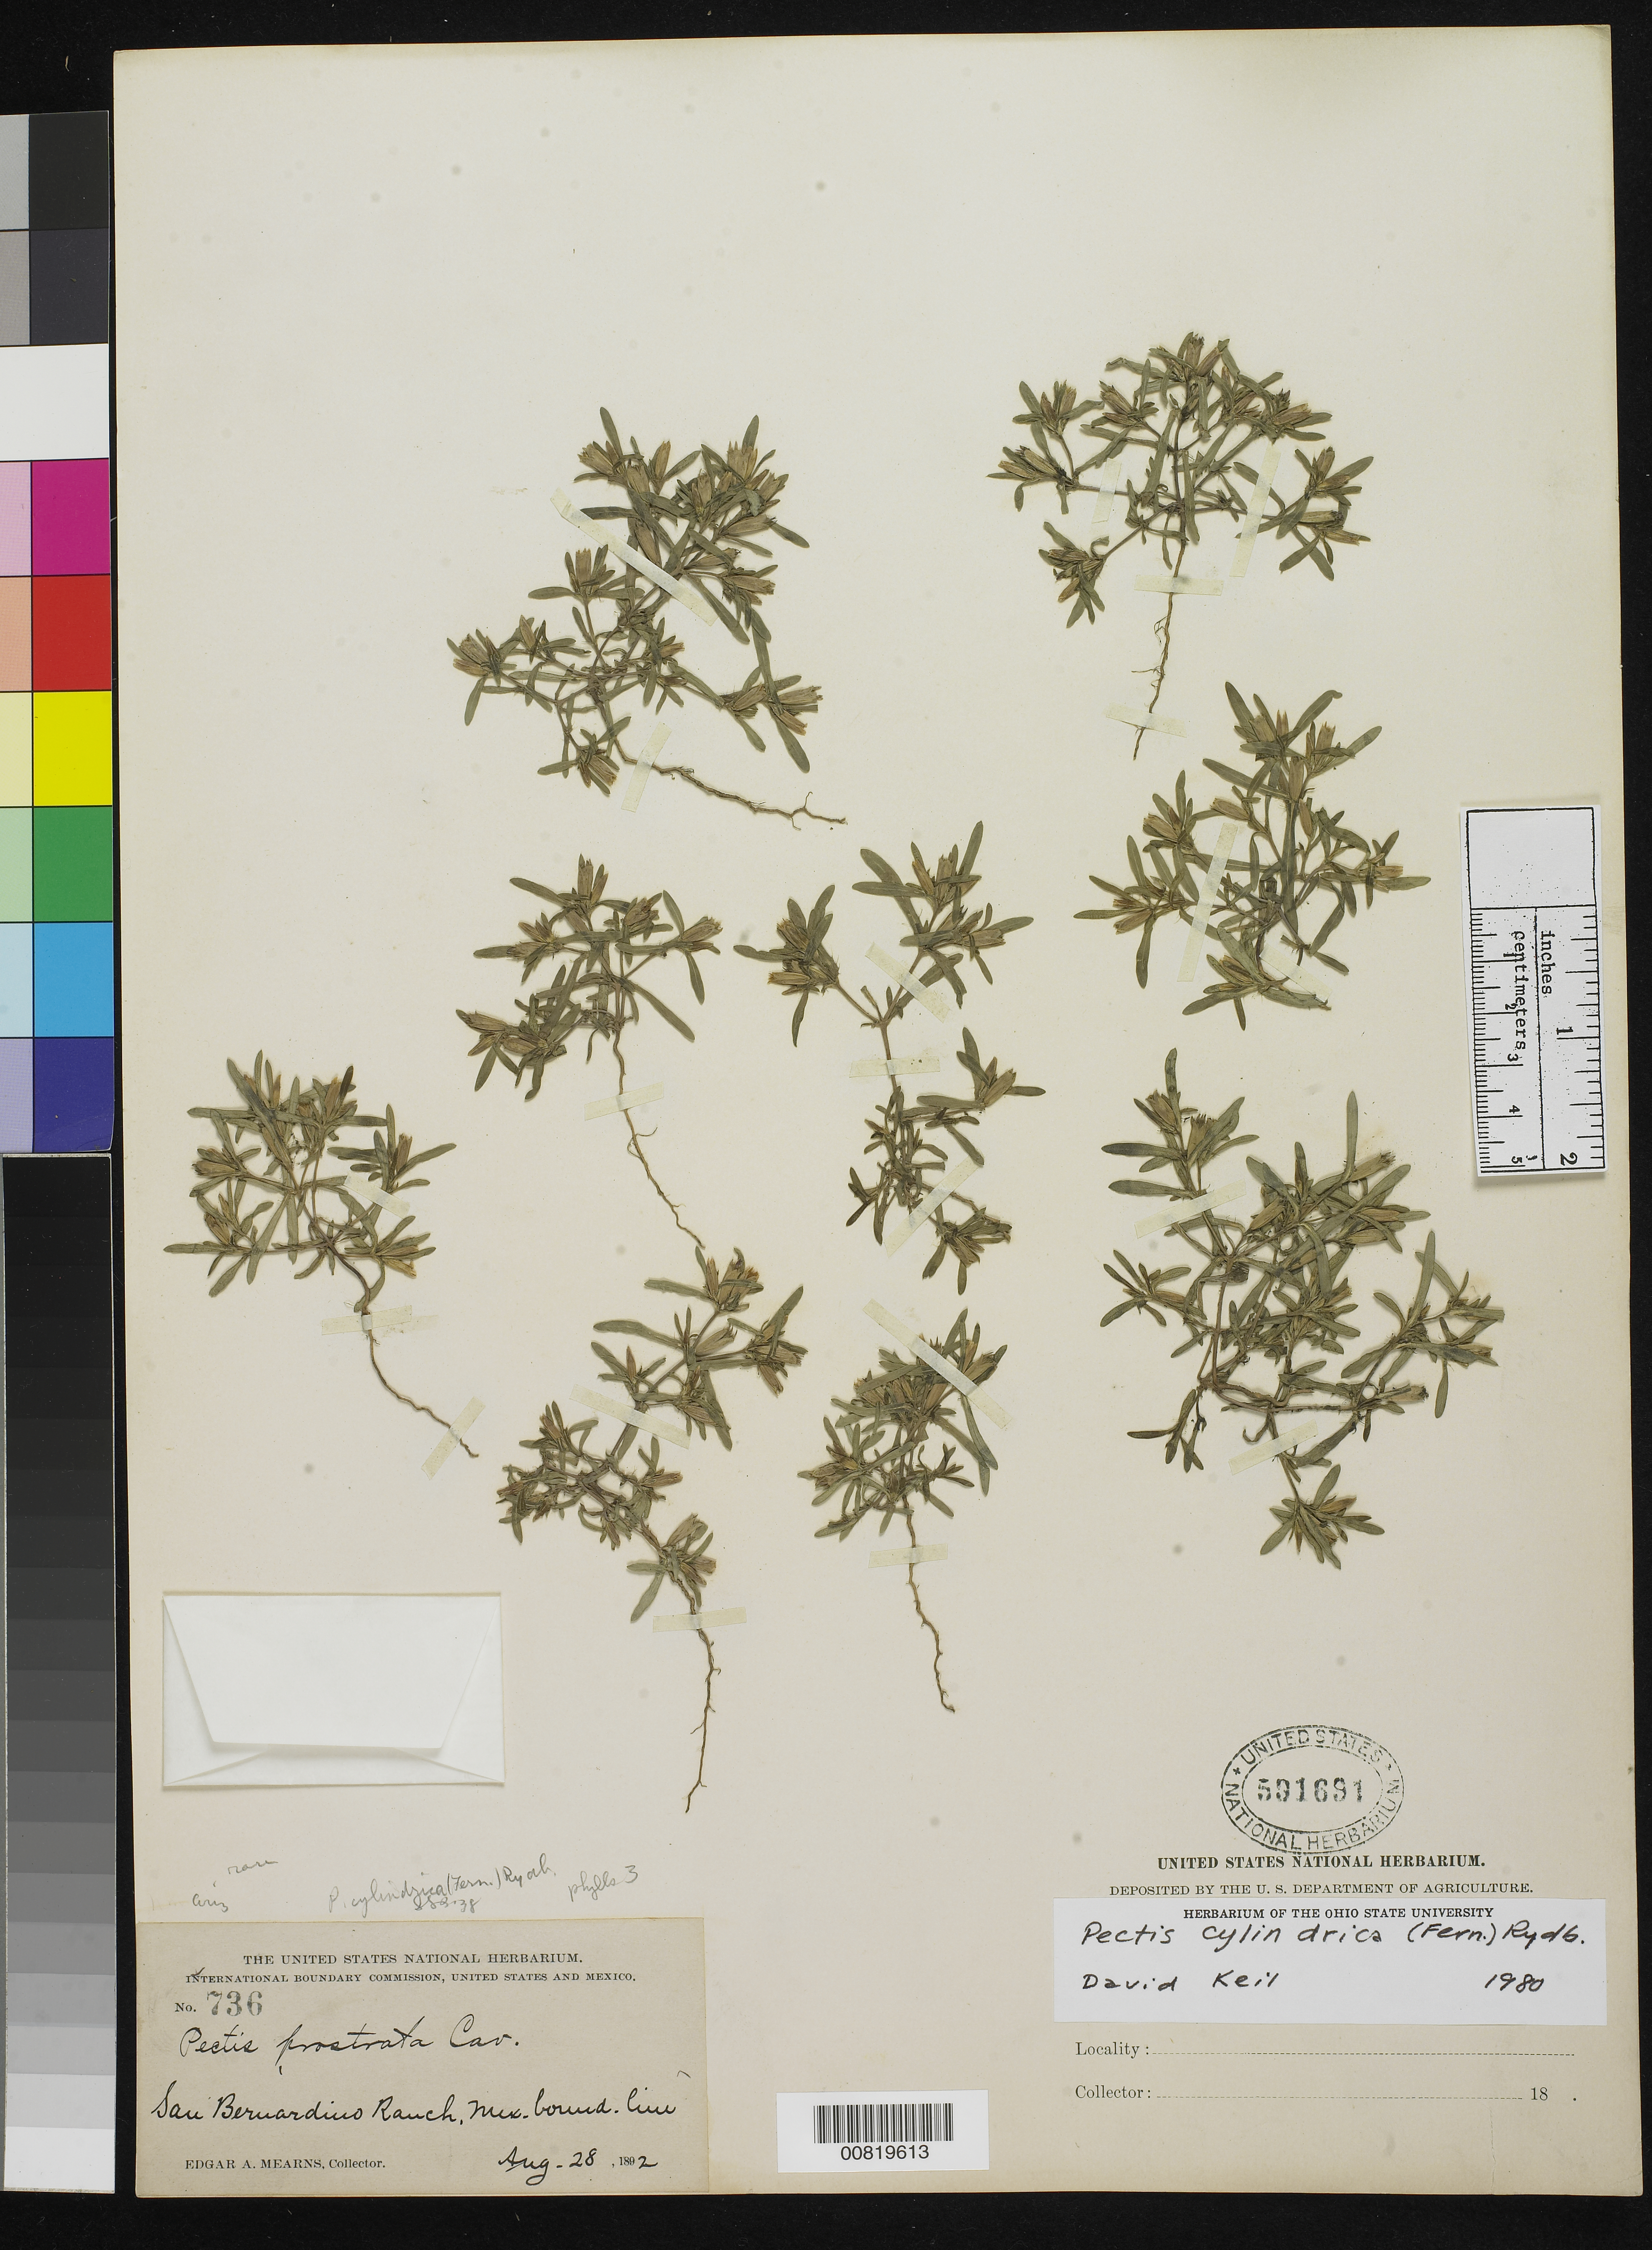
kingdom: Plantae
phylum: Tracheophyta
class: Magnoliopsida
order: Asterales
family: Asteraceae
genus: Pectis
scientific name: Pectis cylindrica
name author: (Fernald) Rydb.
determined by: Keil, D. J.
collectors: E. A. Mearns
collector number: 736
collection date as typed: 28 Aug 1892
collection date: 1892-08-28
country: United States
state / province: Arizona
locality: San Bernardino Ranch. Mexican Boundary Line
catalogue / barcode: US 591691